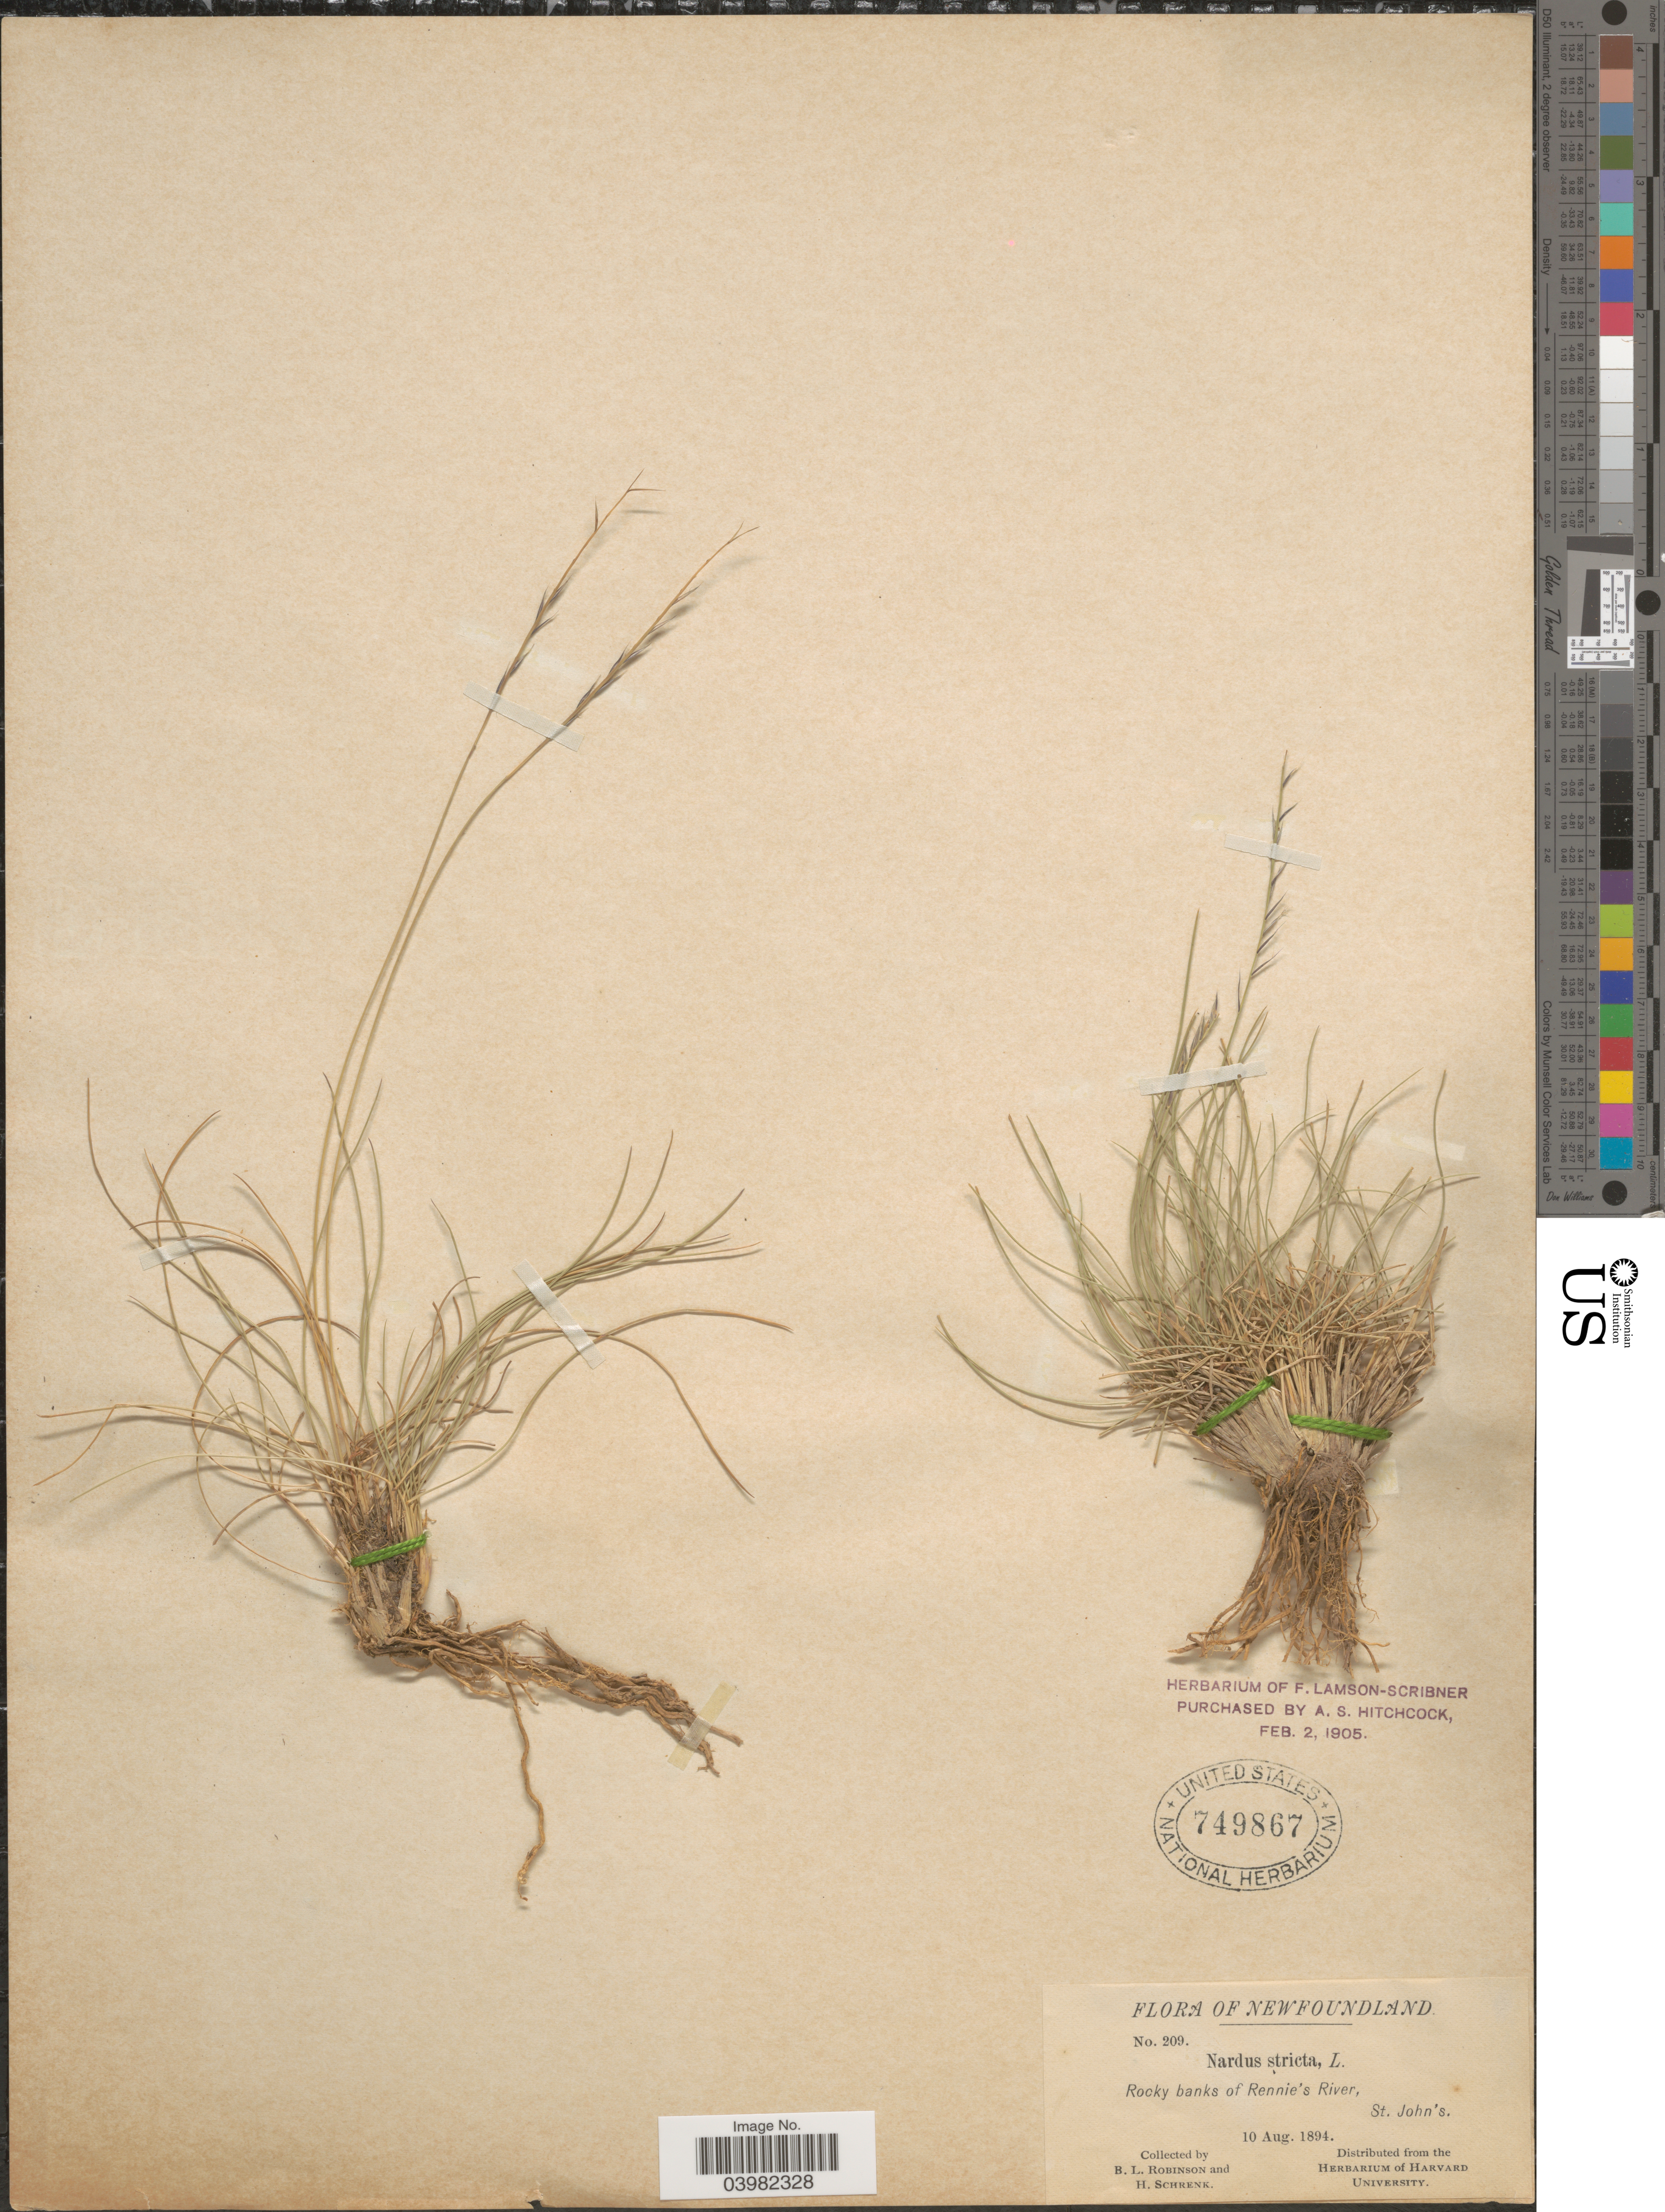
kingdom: Plantae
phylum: Tracheophyta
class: Liliopsida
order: Poales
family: Poaceae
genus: Nardus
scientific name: Nardus stricta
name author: L.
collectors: B. L. Robinson & H. Schrenk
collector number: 209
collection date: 1894-08-10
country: Canada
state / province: Newfoundland and Labrador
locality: Rocky banks of Rennie's River, St. John's.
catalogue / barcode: US 749867